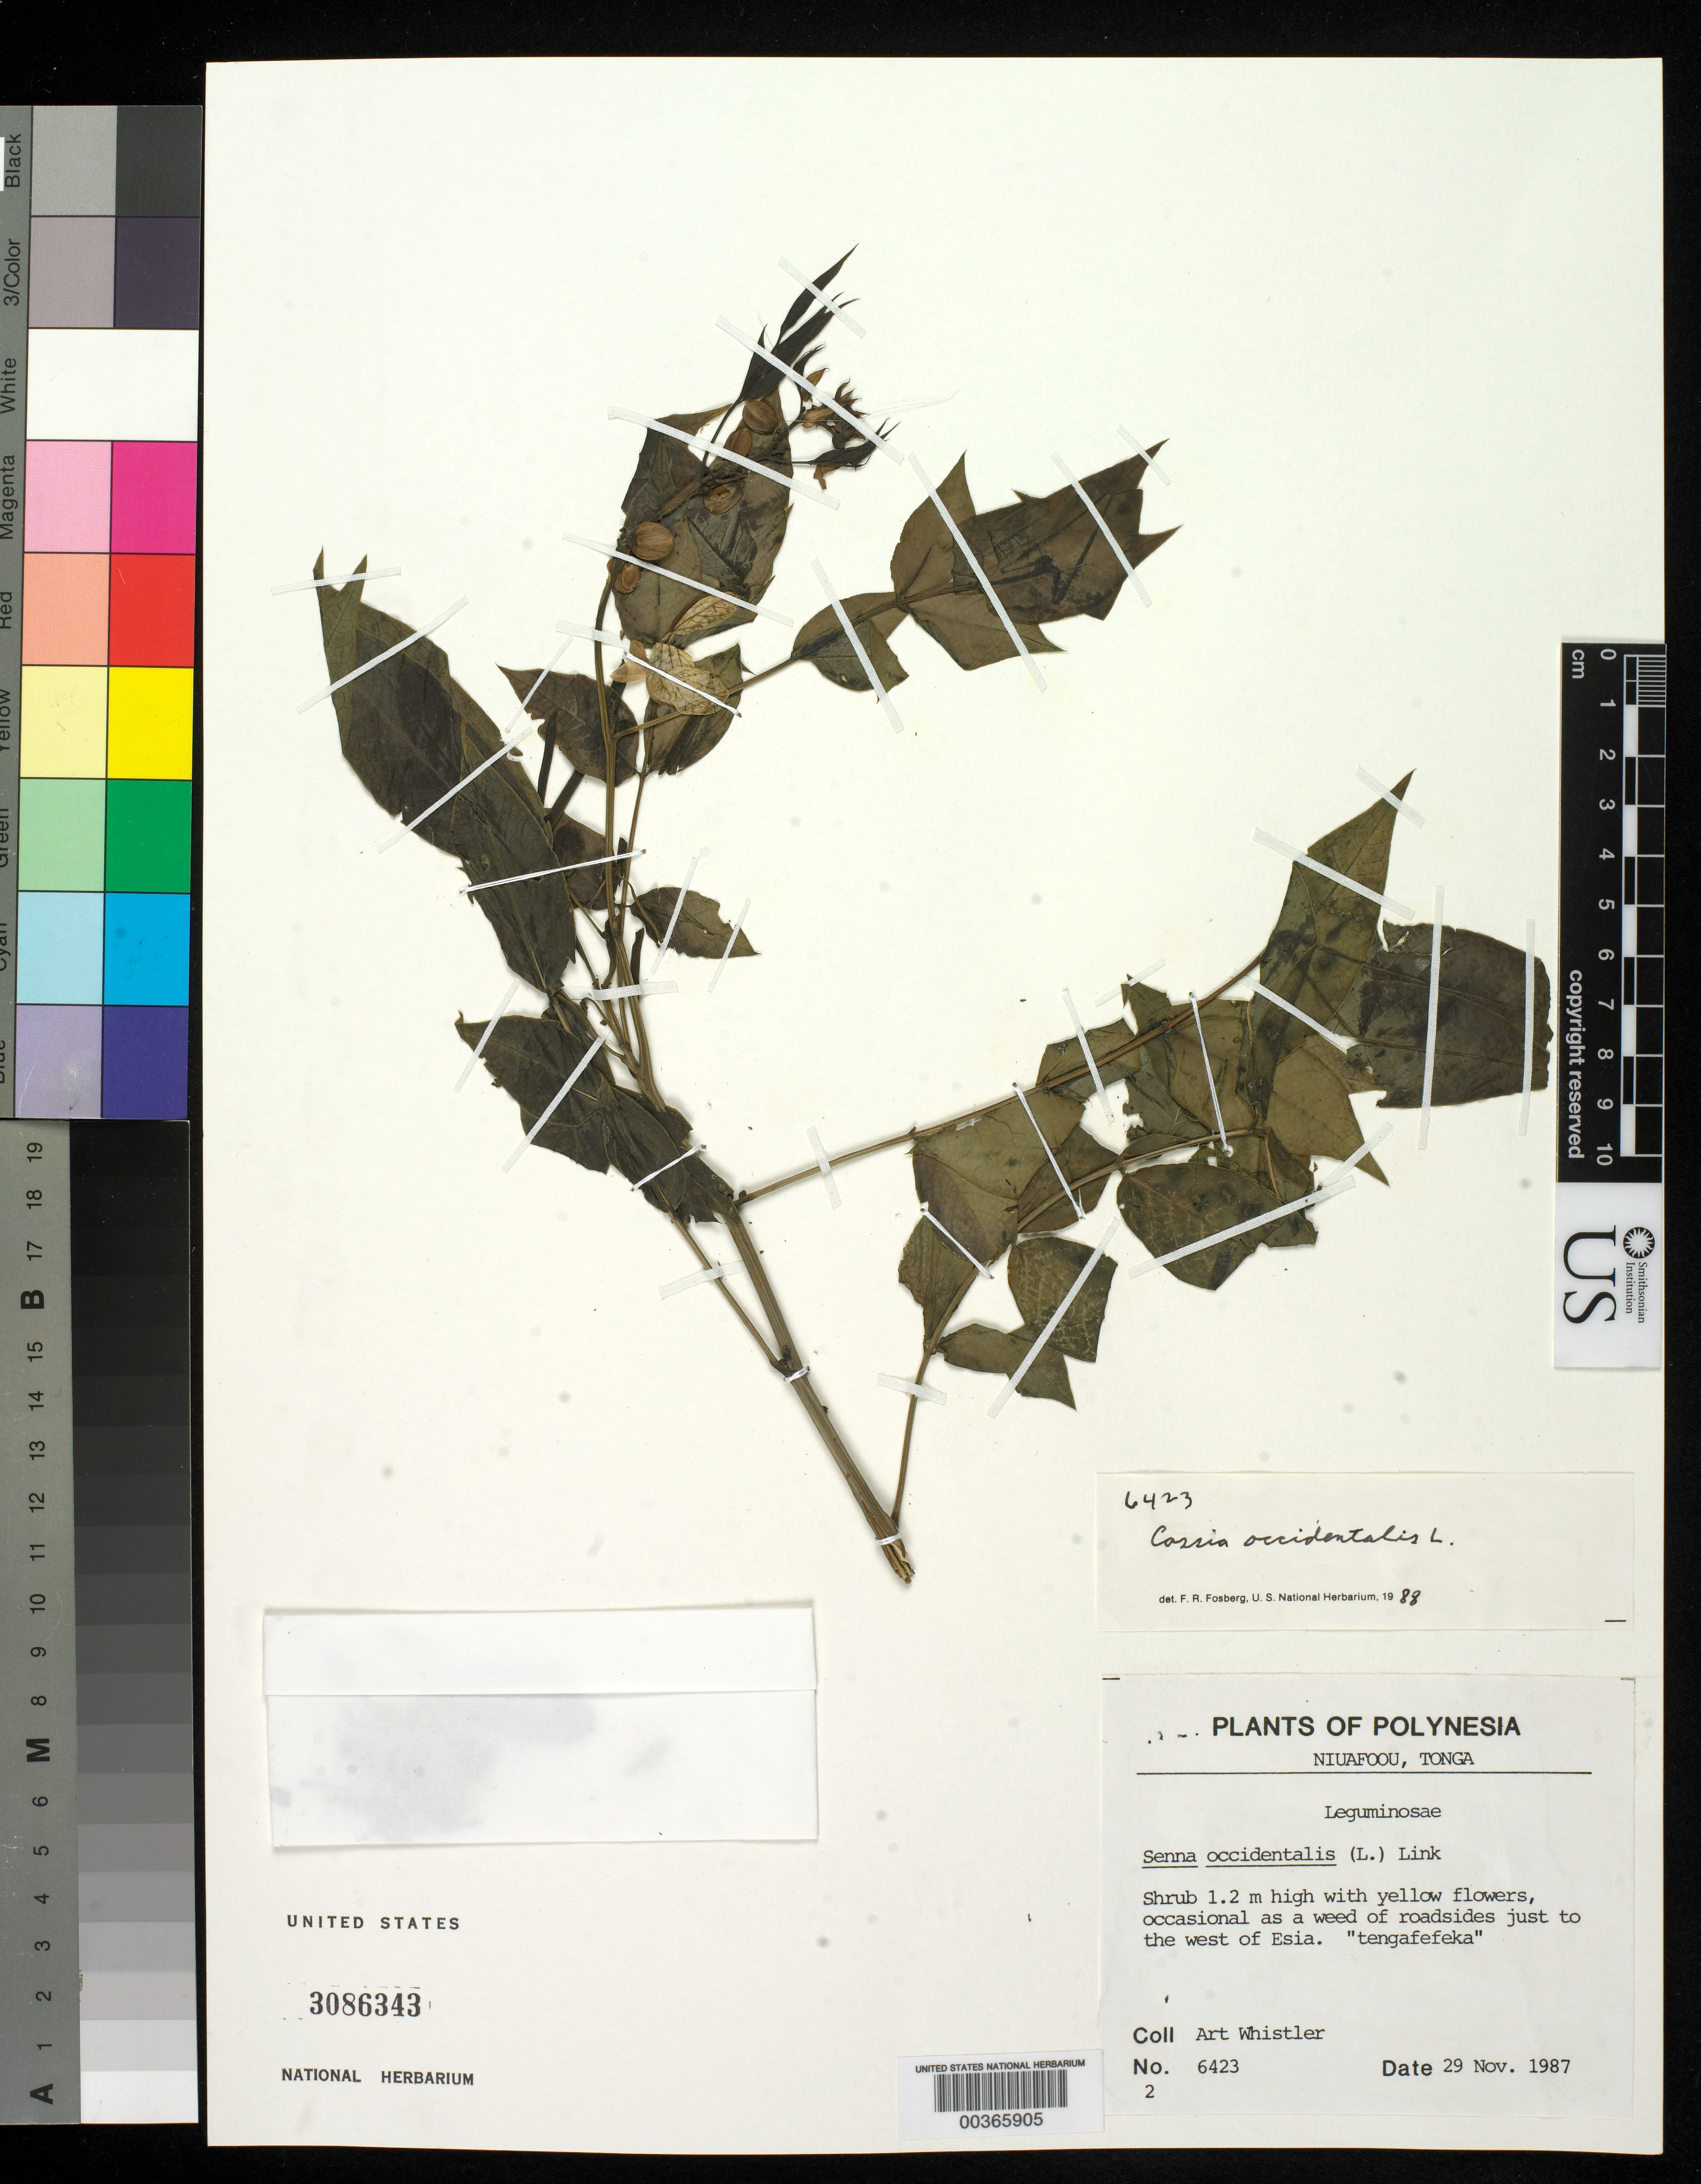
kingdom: Plantae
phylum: Tracheophyta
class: Magnoliopsida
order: Fabales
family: Fabaceae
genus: Senna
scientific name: Senna occidentalis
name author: (L.) Link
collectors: A. Whistler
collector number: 6423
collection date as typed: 29 Nov 1987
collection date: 1987-11-29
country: Tonga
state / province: Tonga Outliers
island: Niuafo'ou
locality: Just to w of esia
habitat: Roadside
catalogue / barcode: US 3086343